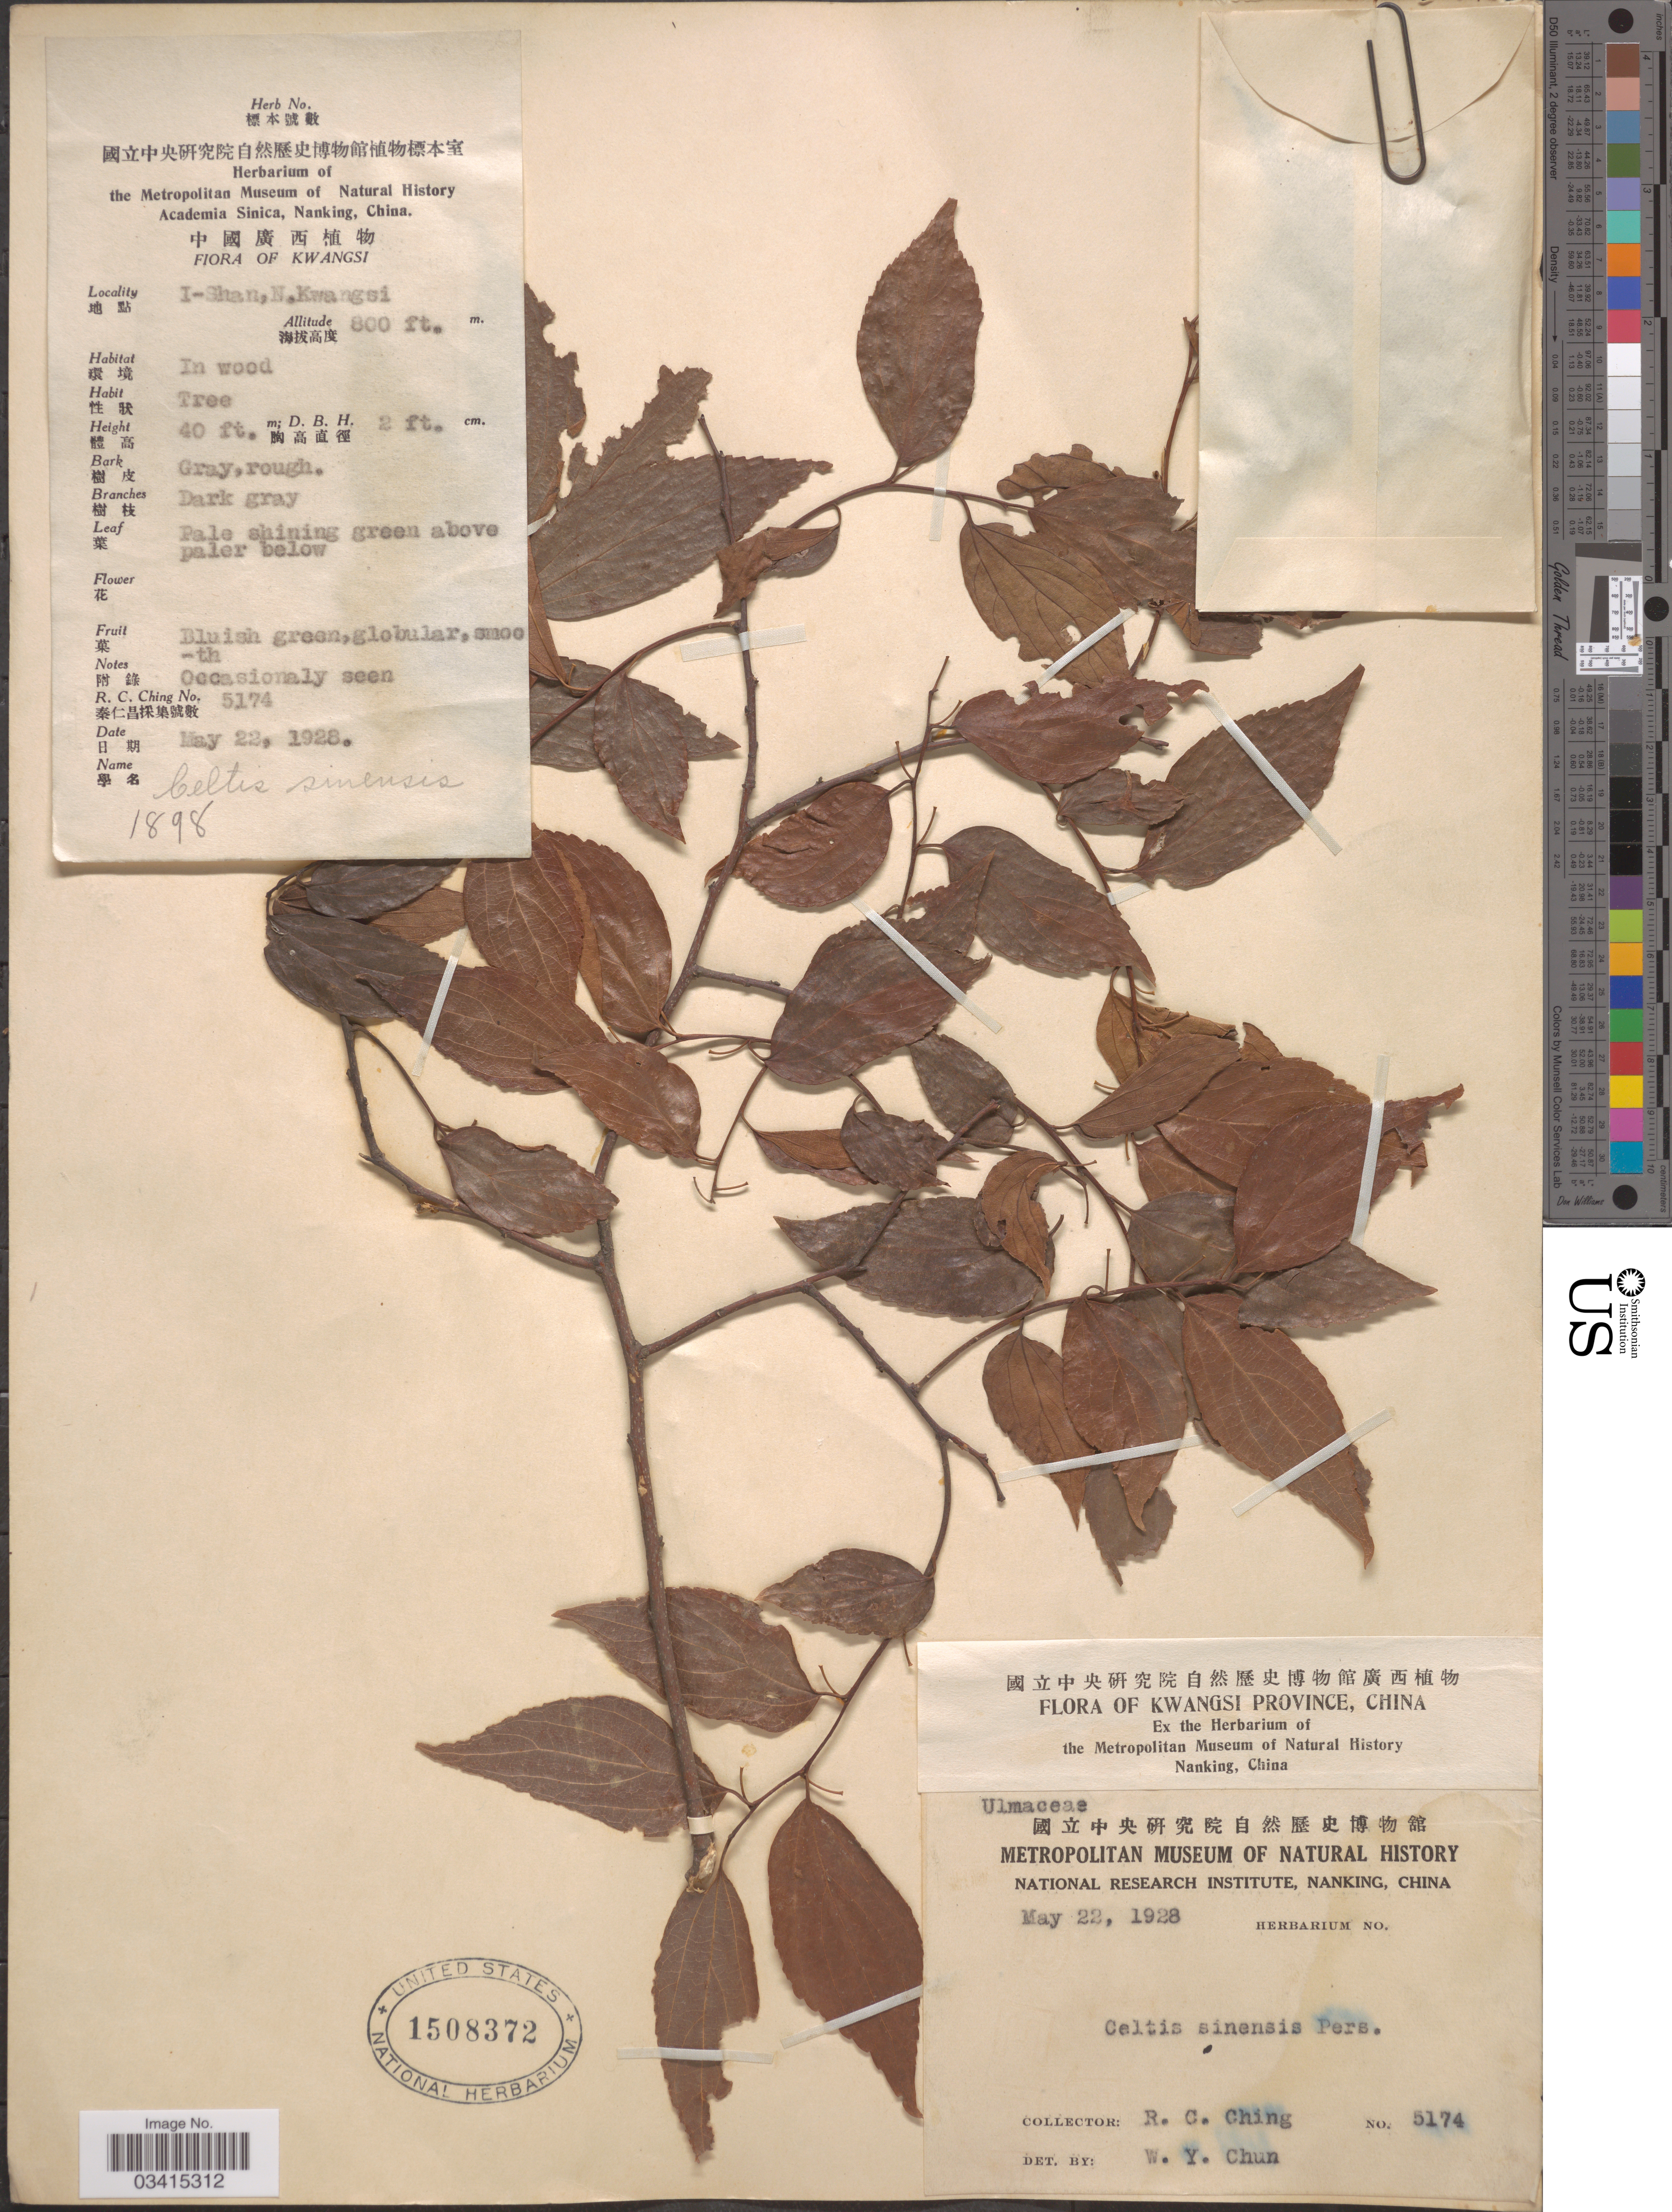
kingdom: Plantae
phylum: Tracheophyta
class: Magnoliopsida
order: Rosales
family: Cannabaceae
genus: Celtis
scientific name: Celtis sinensis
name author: Pers.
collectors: R. C. Ching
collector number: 5174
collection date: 1928-05-22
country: China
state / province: Guangxi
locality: Kwangsi Province. I-Shan, N. Kwangsi.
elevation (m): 244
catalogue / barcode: US 1508372